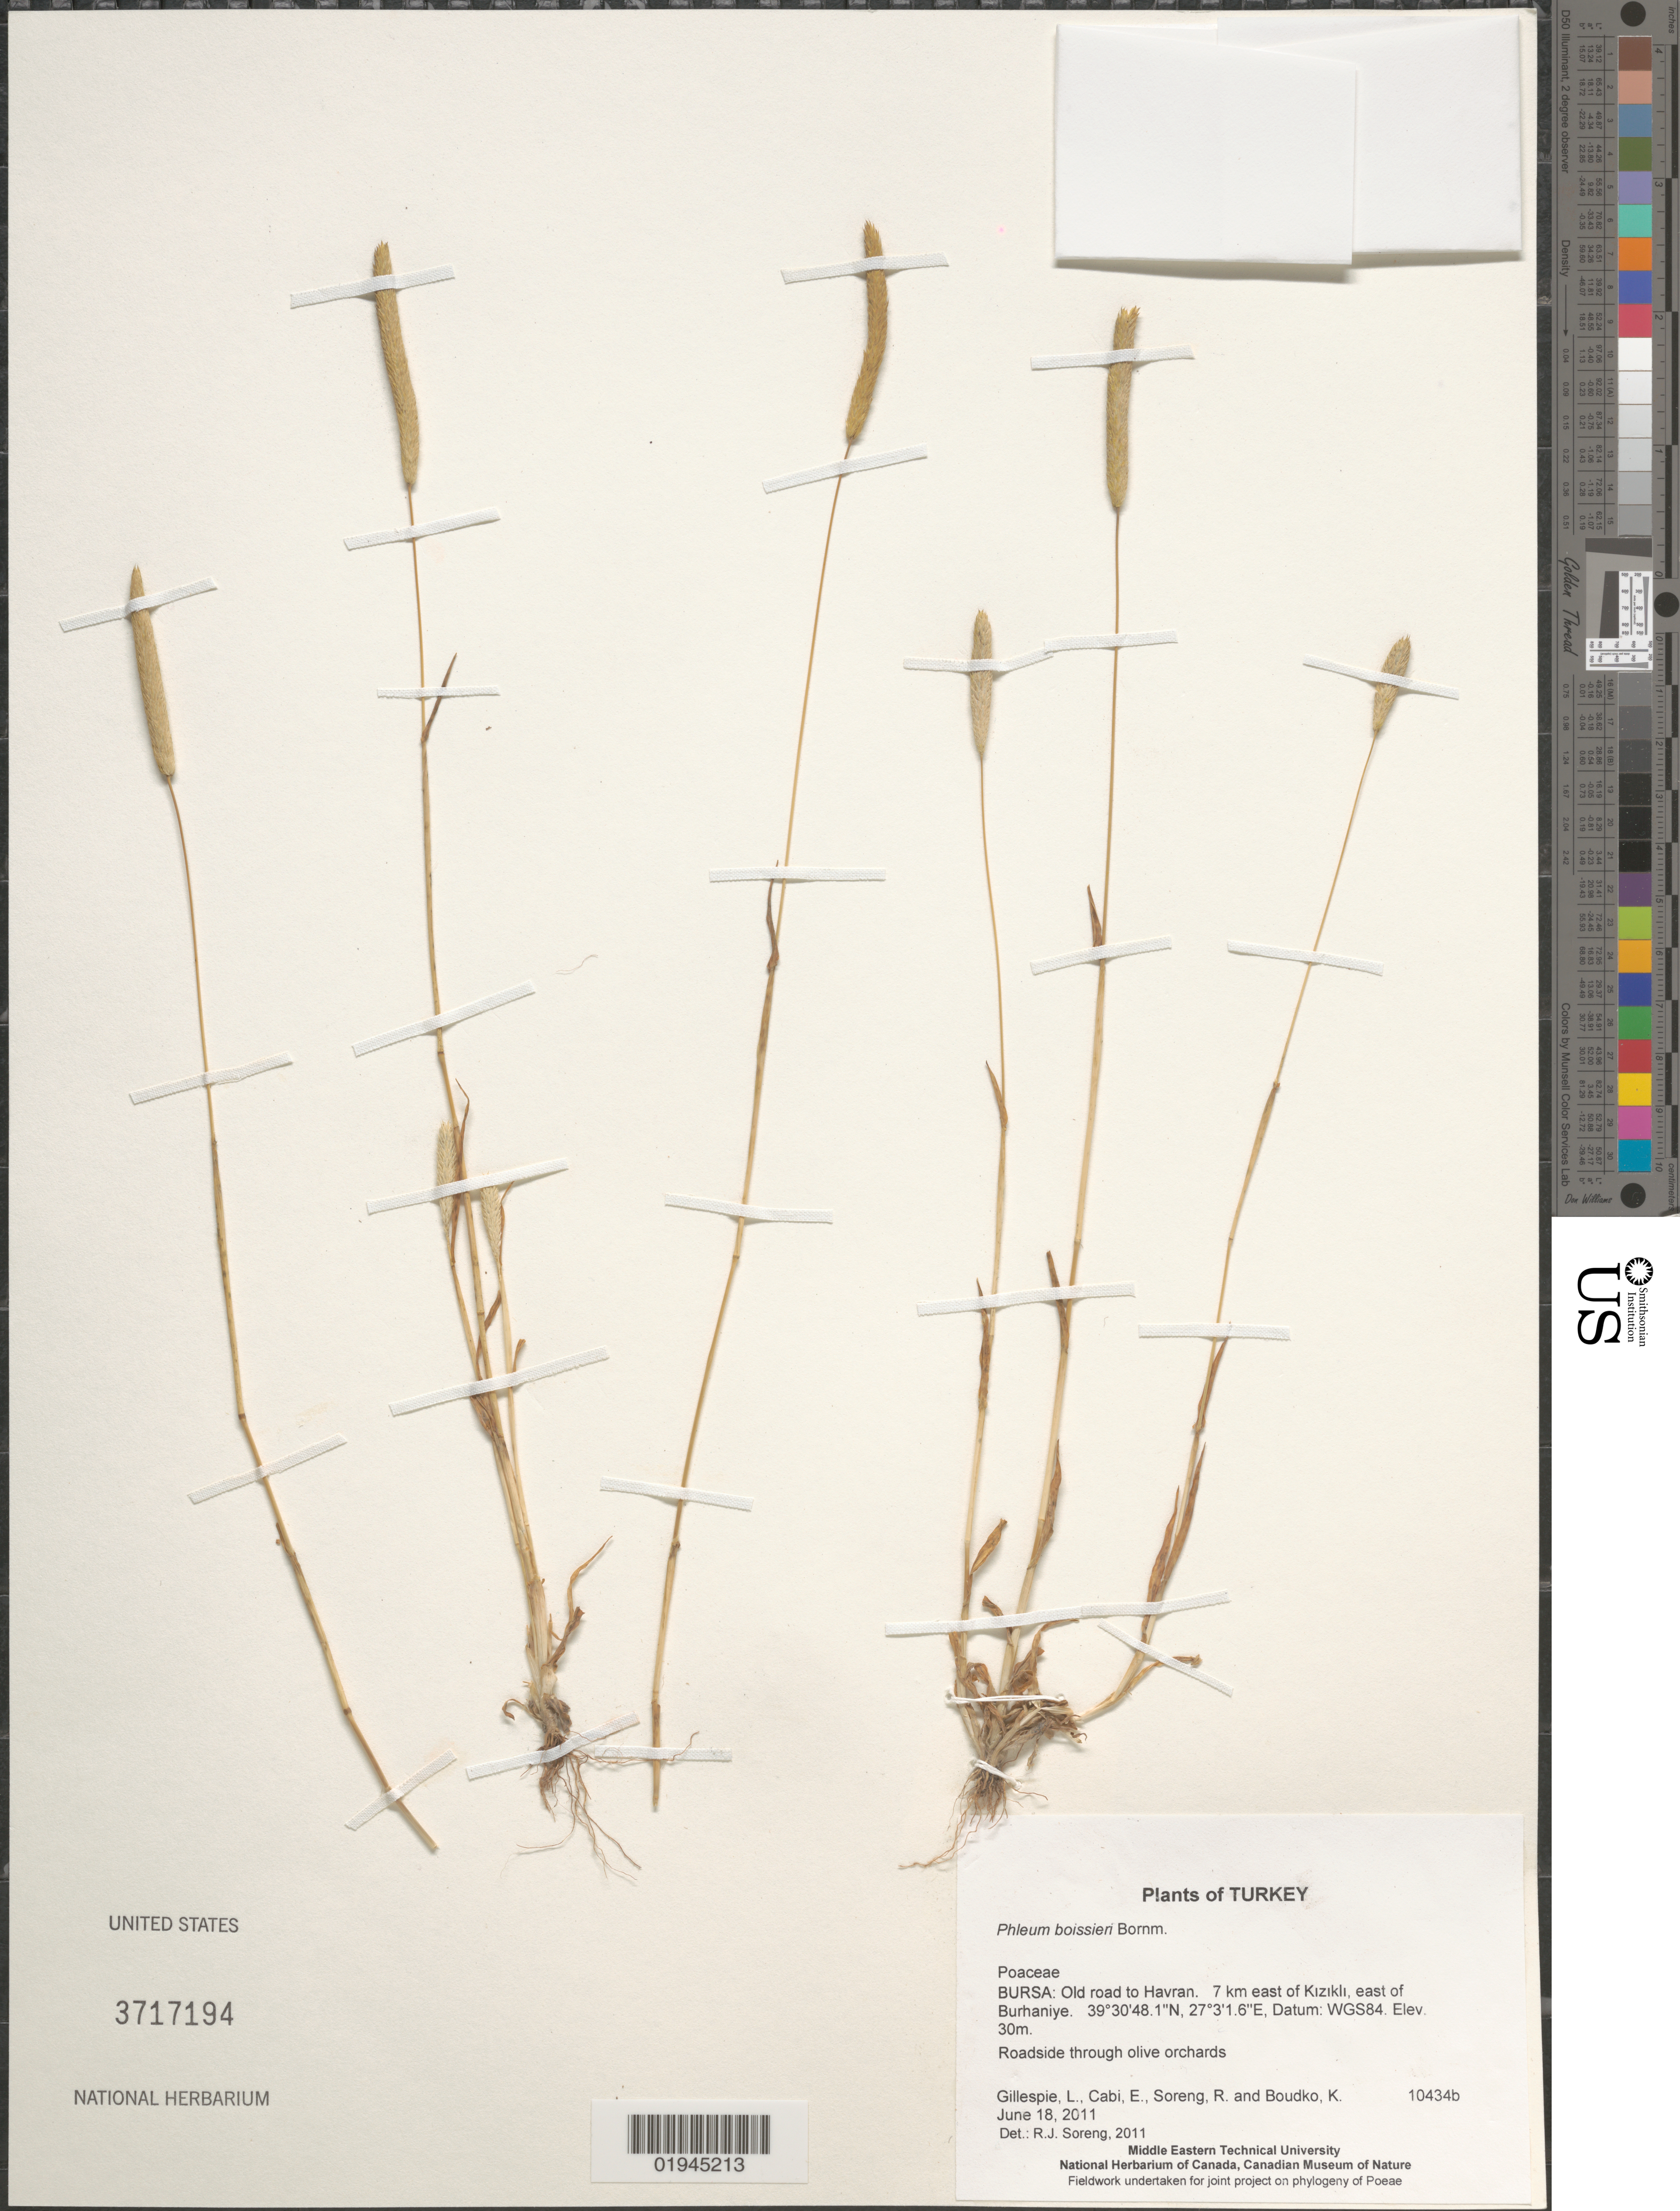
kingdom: Plantae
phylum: Tracheophyta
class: Liliopsida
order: Poales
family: Poaceae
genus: Phleum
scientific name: Phleum boissieri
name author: Bornm.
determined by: Soreng, Robert J., Research Associate (BOT), Smithsonian Institution - National Museum of Natural History (UNITED STATES)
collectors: L. J. Gillespie, E. Cabi, R. J. Soreng & K. Boudko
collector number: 10434b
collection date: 2011-06-18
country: Turkey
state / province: Bursa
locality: Old road to Havran. 7 km east of Kizikli, east of Burhaniye,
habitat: Roadside through olive orchards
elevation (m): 30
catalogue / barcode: US 3717194